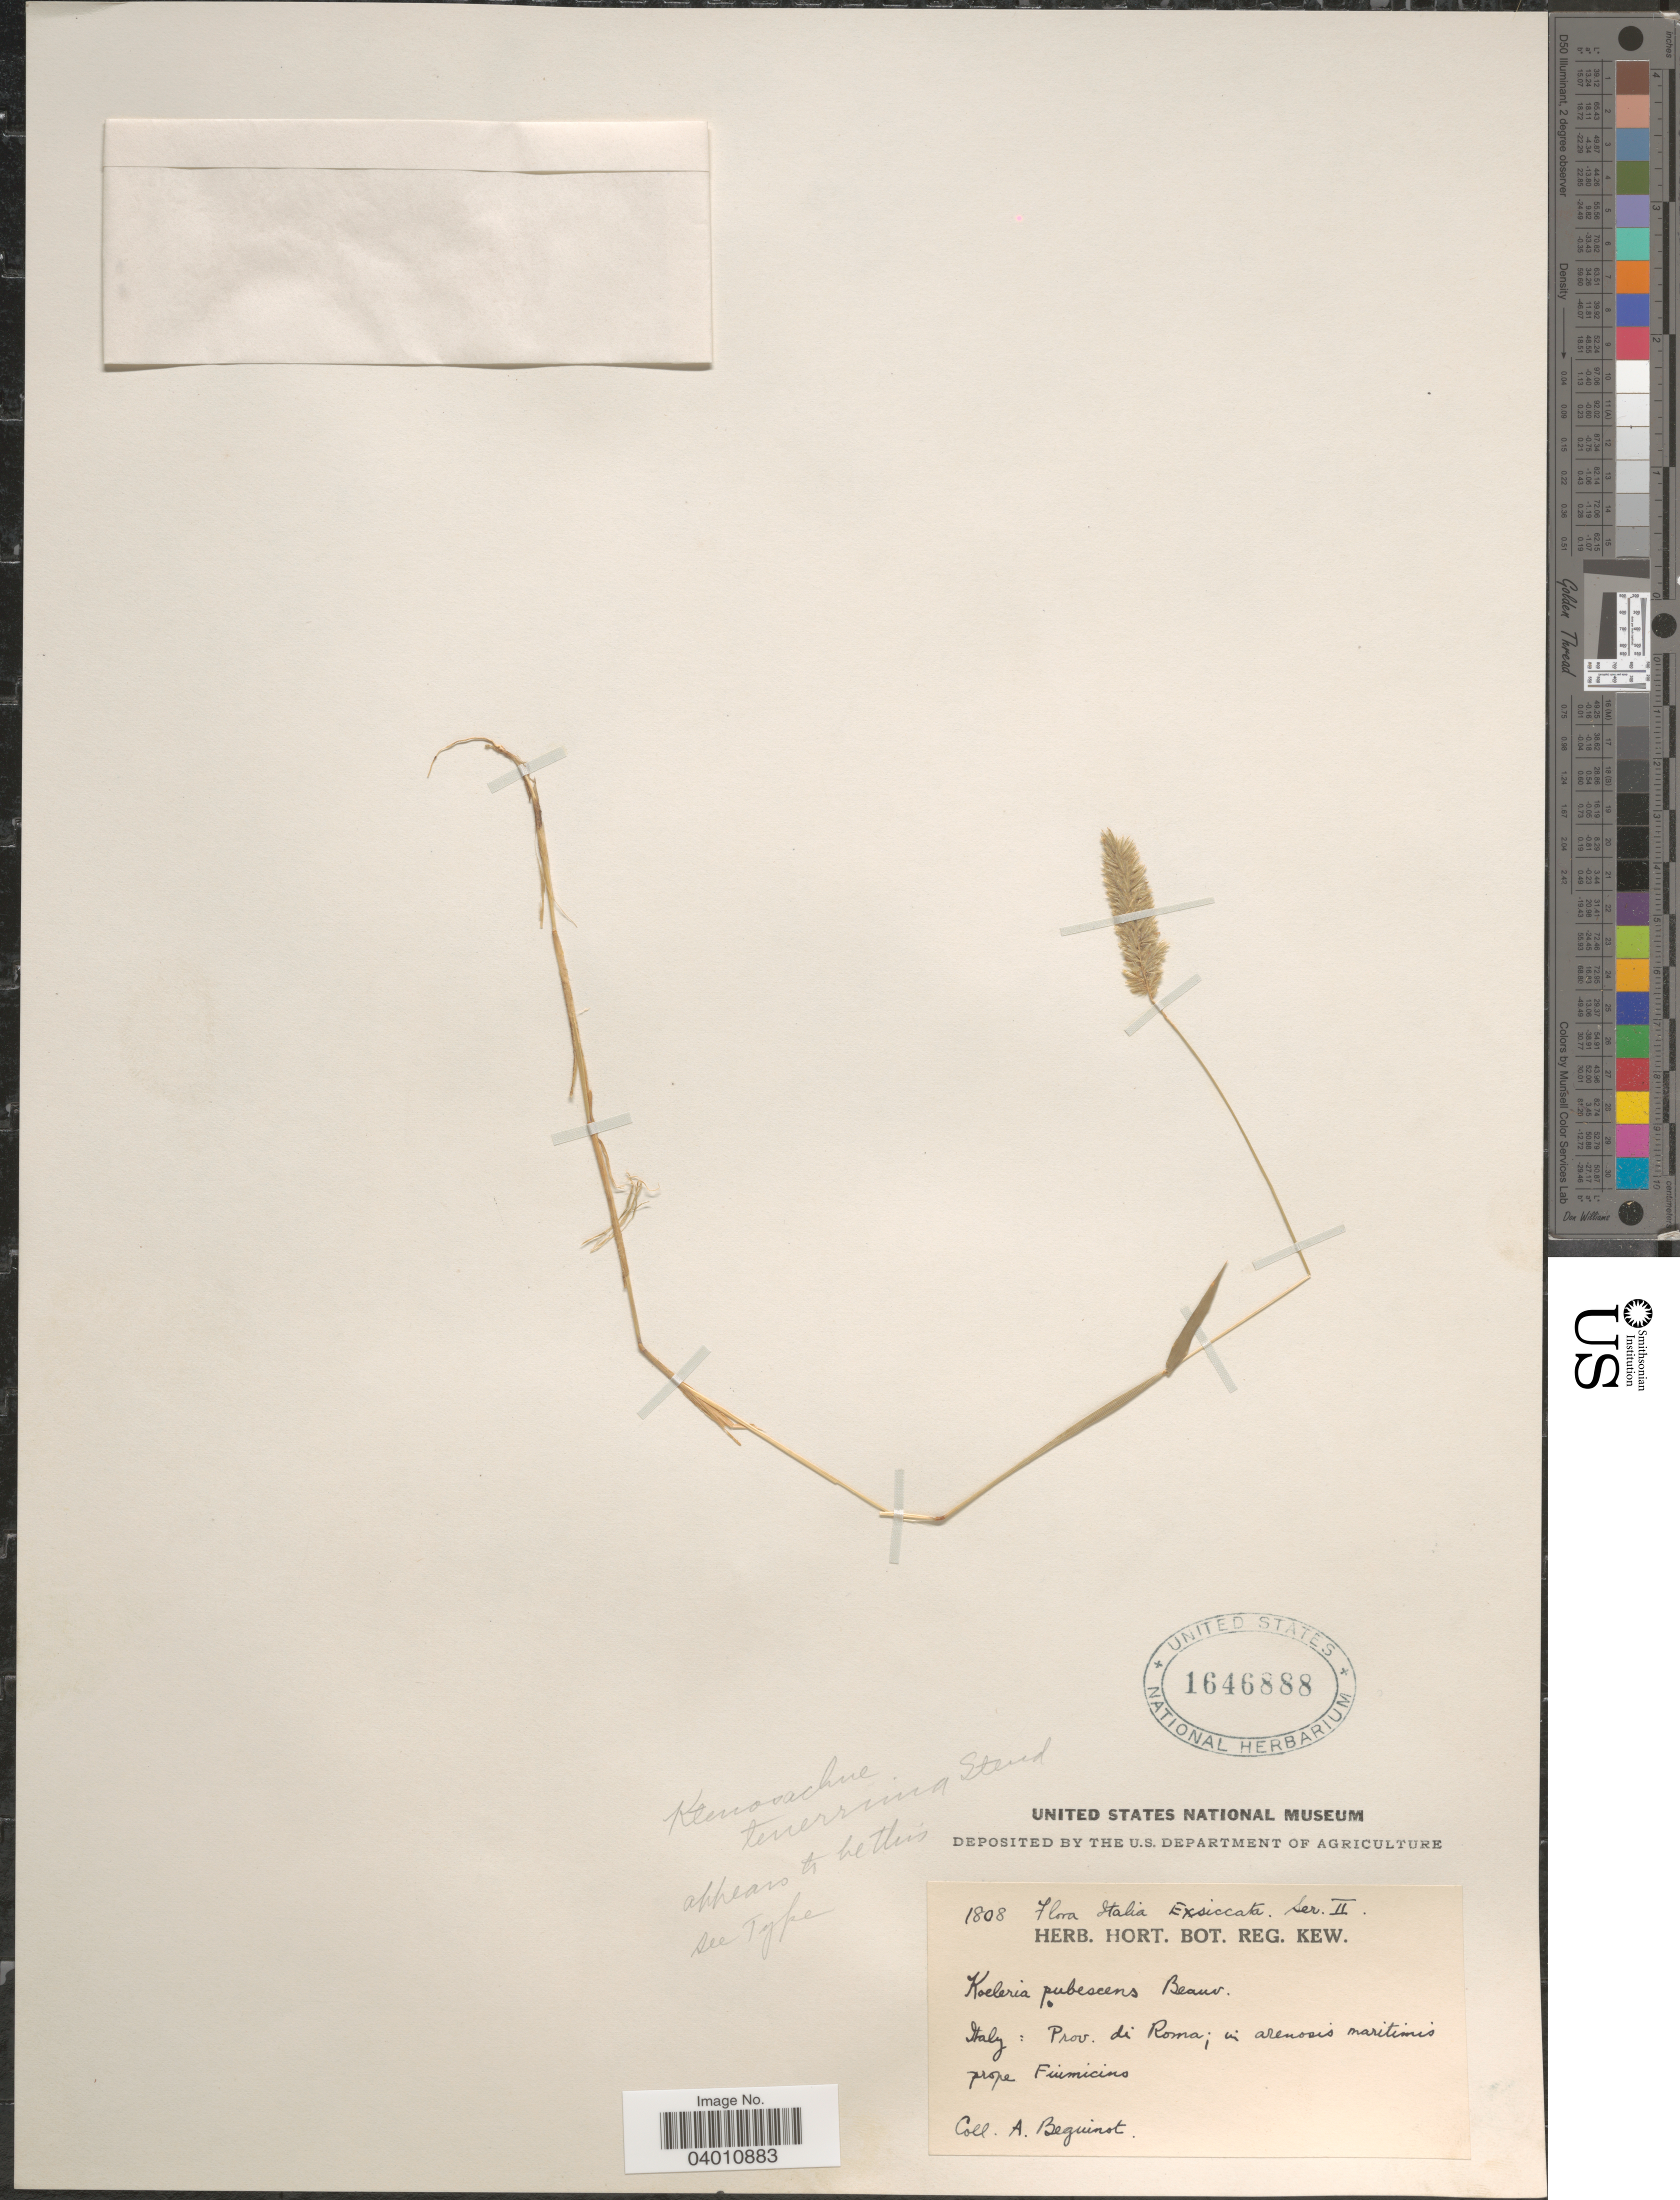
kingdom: Plantae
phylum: Tracheophyta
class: Liliopsida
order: Poales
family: Poaceae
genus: Rostraria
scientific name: Rostraria litorea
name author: (All.) Holub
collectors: A. Benguinot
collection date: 1808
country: Italy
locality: Prov. di Roma; in arenosis maritimis prope Fiumicino.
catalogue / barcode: US 1646888